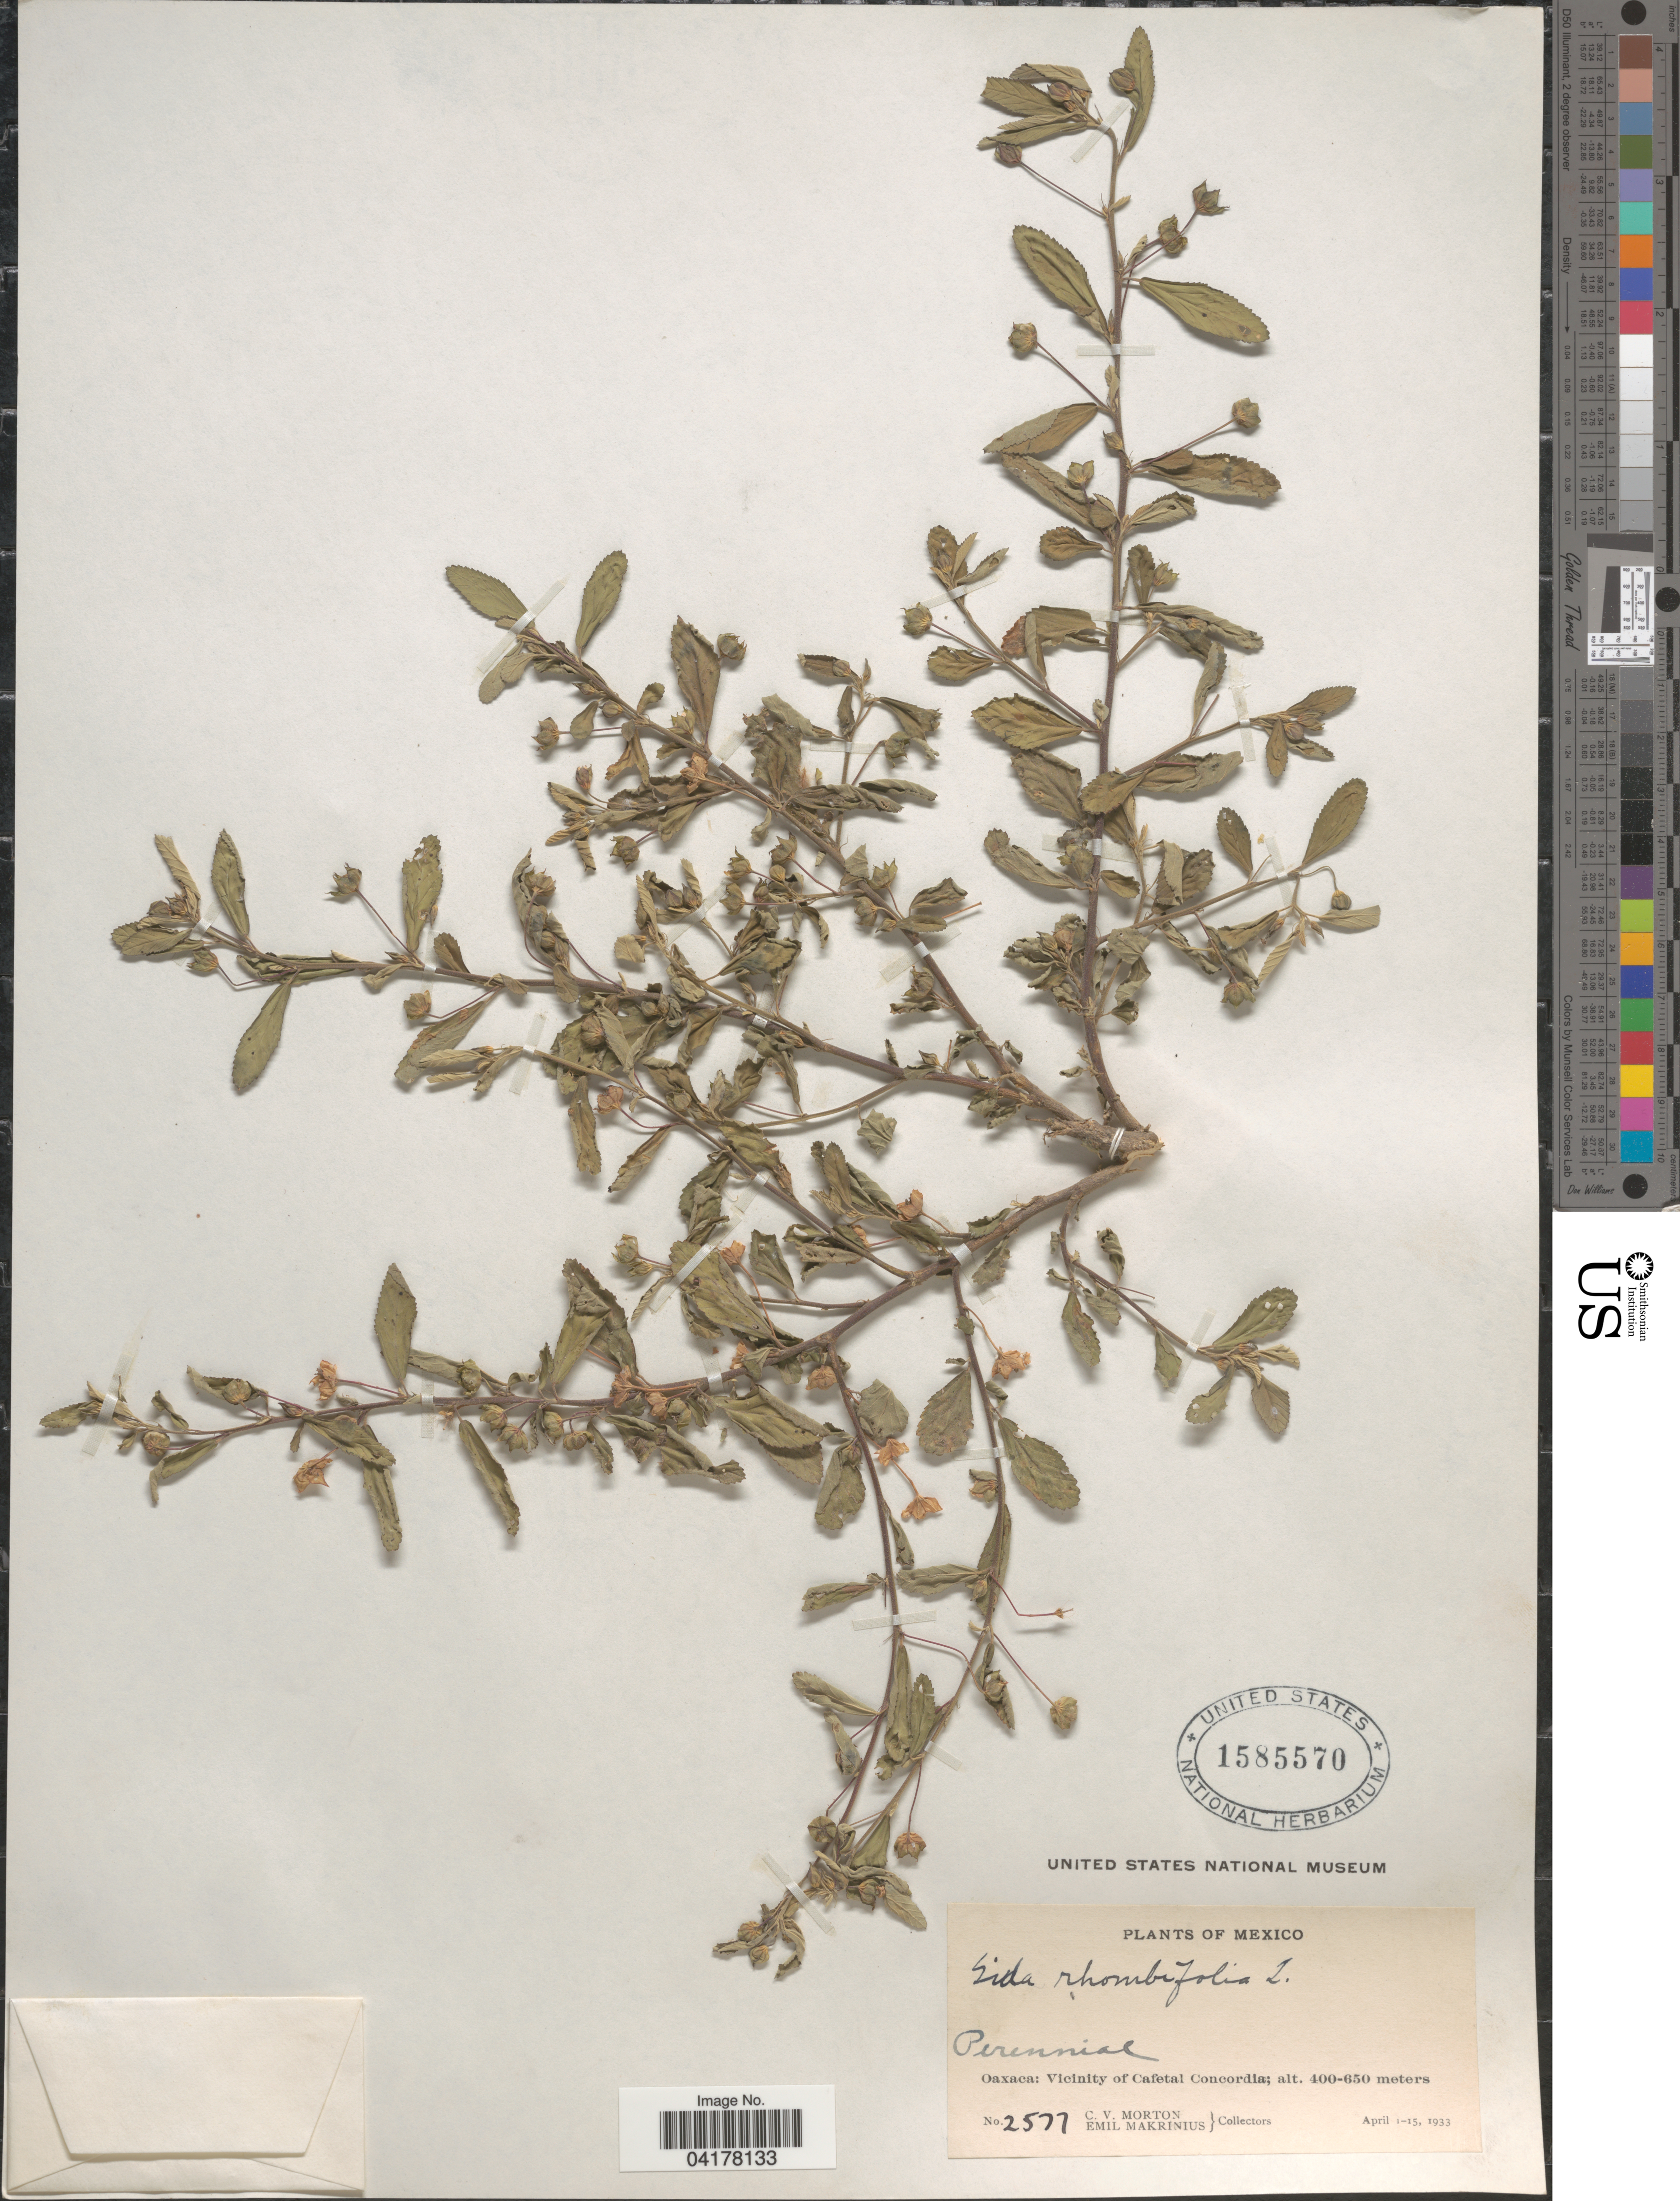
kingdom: Plantae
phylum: Tracheophyta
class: Magnoliopsida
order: Malvales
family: Malvaceae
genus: Sida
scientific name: Sida rhombifolia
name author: L.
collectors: C. V. Morton & E. Makrinus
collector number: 2577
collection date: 1933-04-01/1933-04-15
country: Mexico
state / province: Oaxaca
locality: Vicinity of Cafetal Concordia.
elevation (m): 400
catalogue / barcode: US 1585570